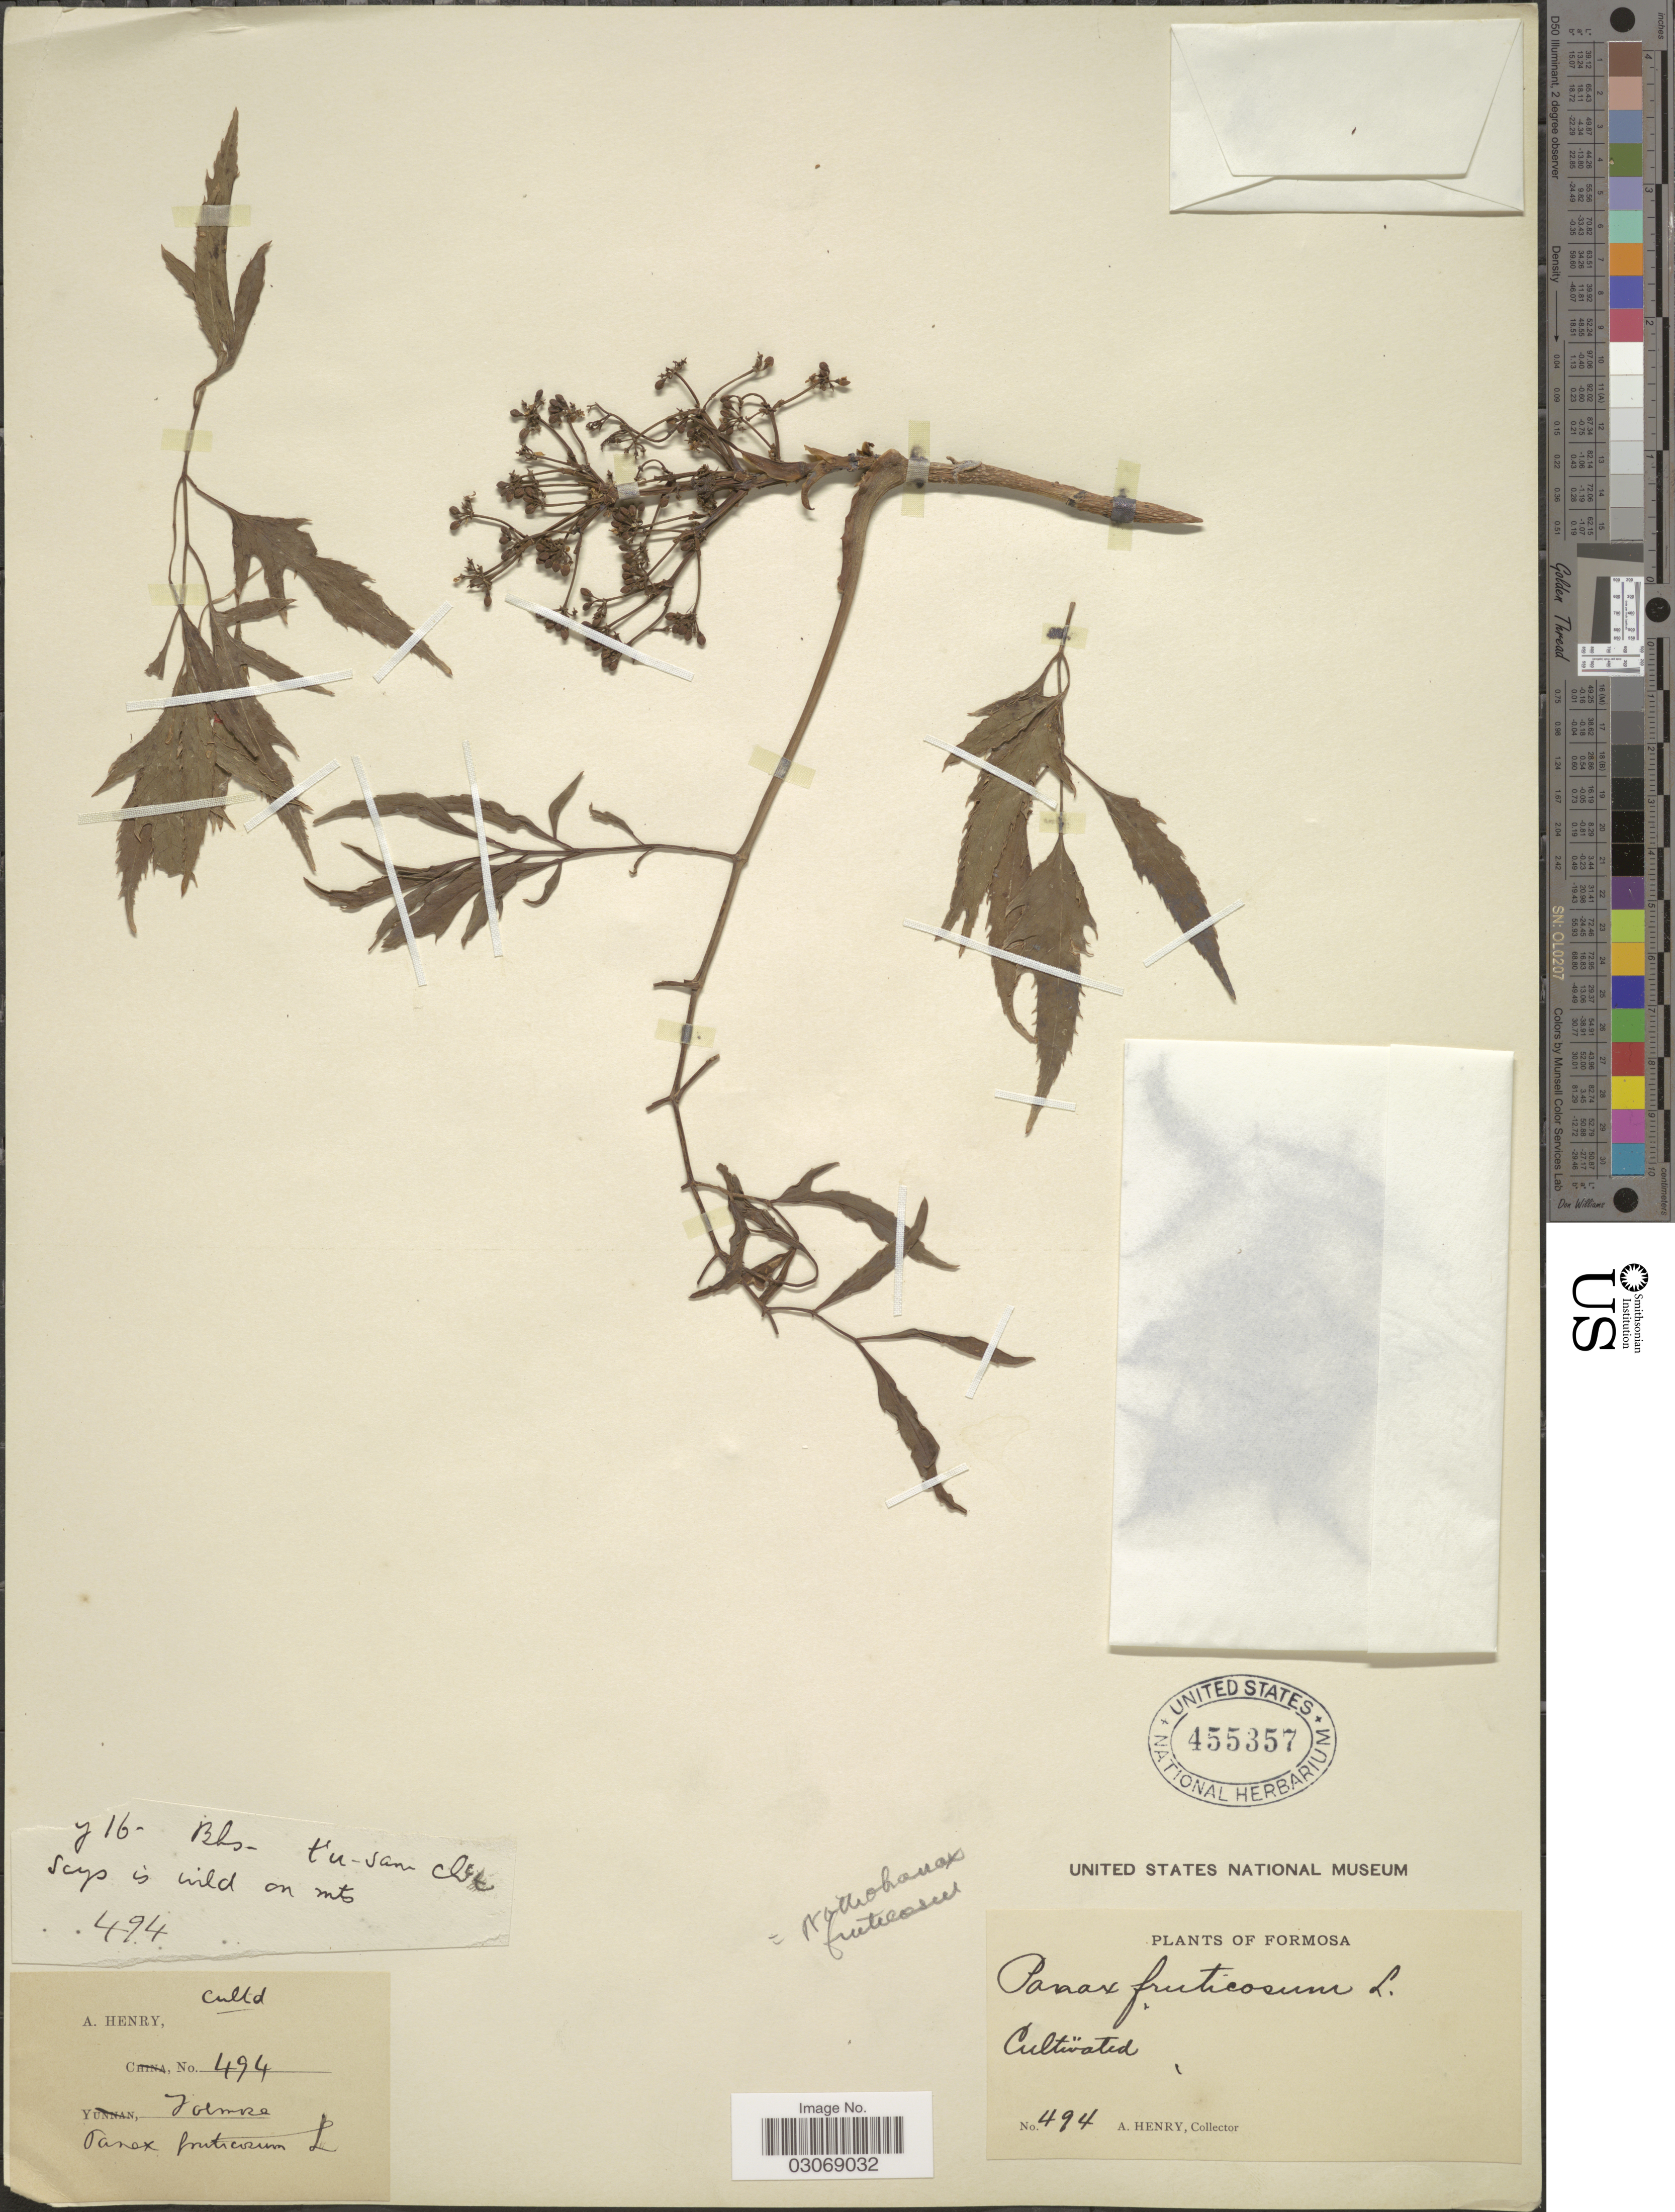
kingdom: Plantae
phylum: Tracheophyta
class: Magnoliopsida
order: Apiales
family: Araliaceae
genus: Nothopanax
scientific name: Nothopanax fruticosus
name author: (L.) Miq.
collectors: A. Henry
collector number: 494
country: Taiwan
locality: Formosa. Bks [Bankensing]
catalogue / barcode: US 455357